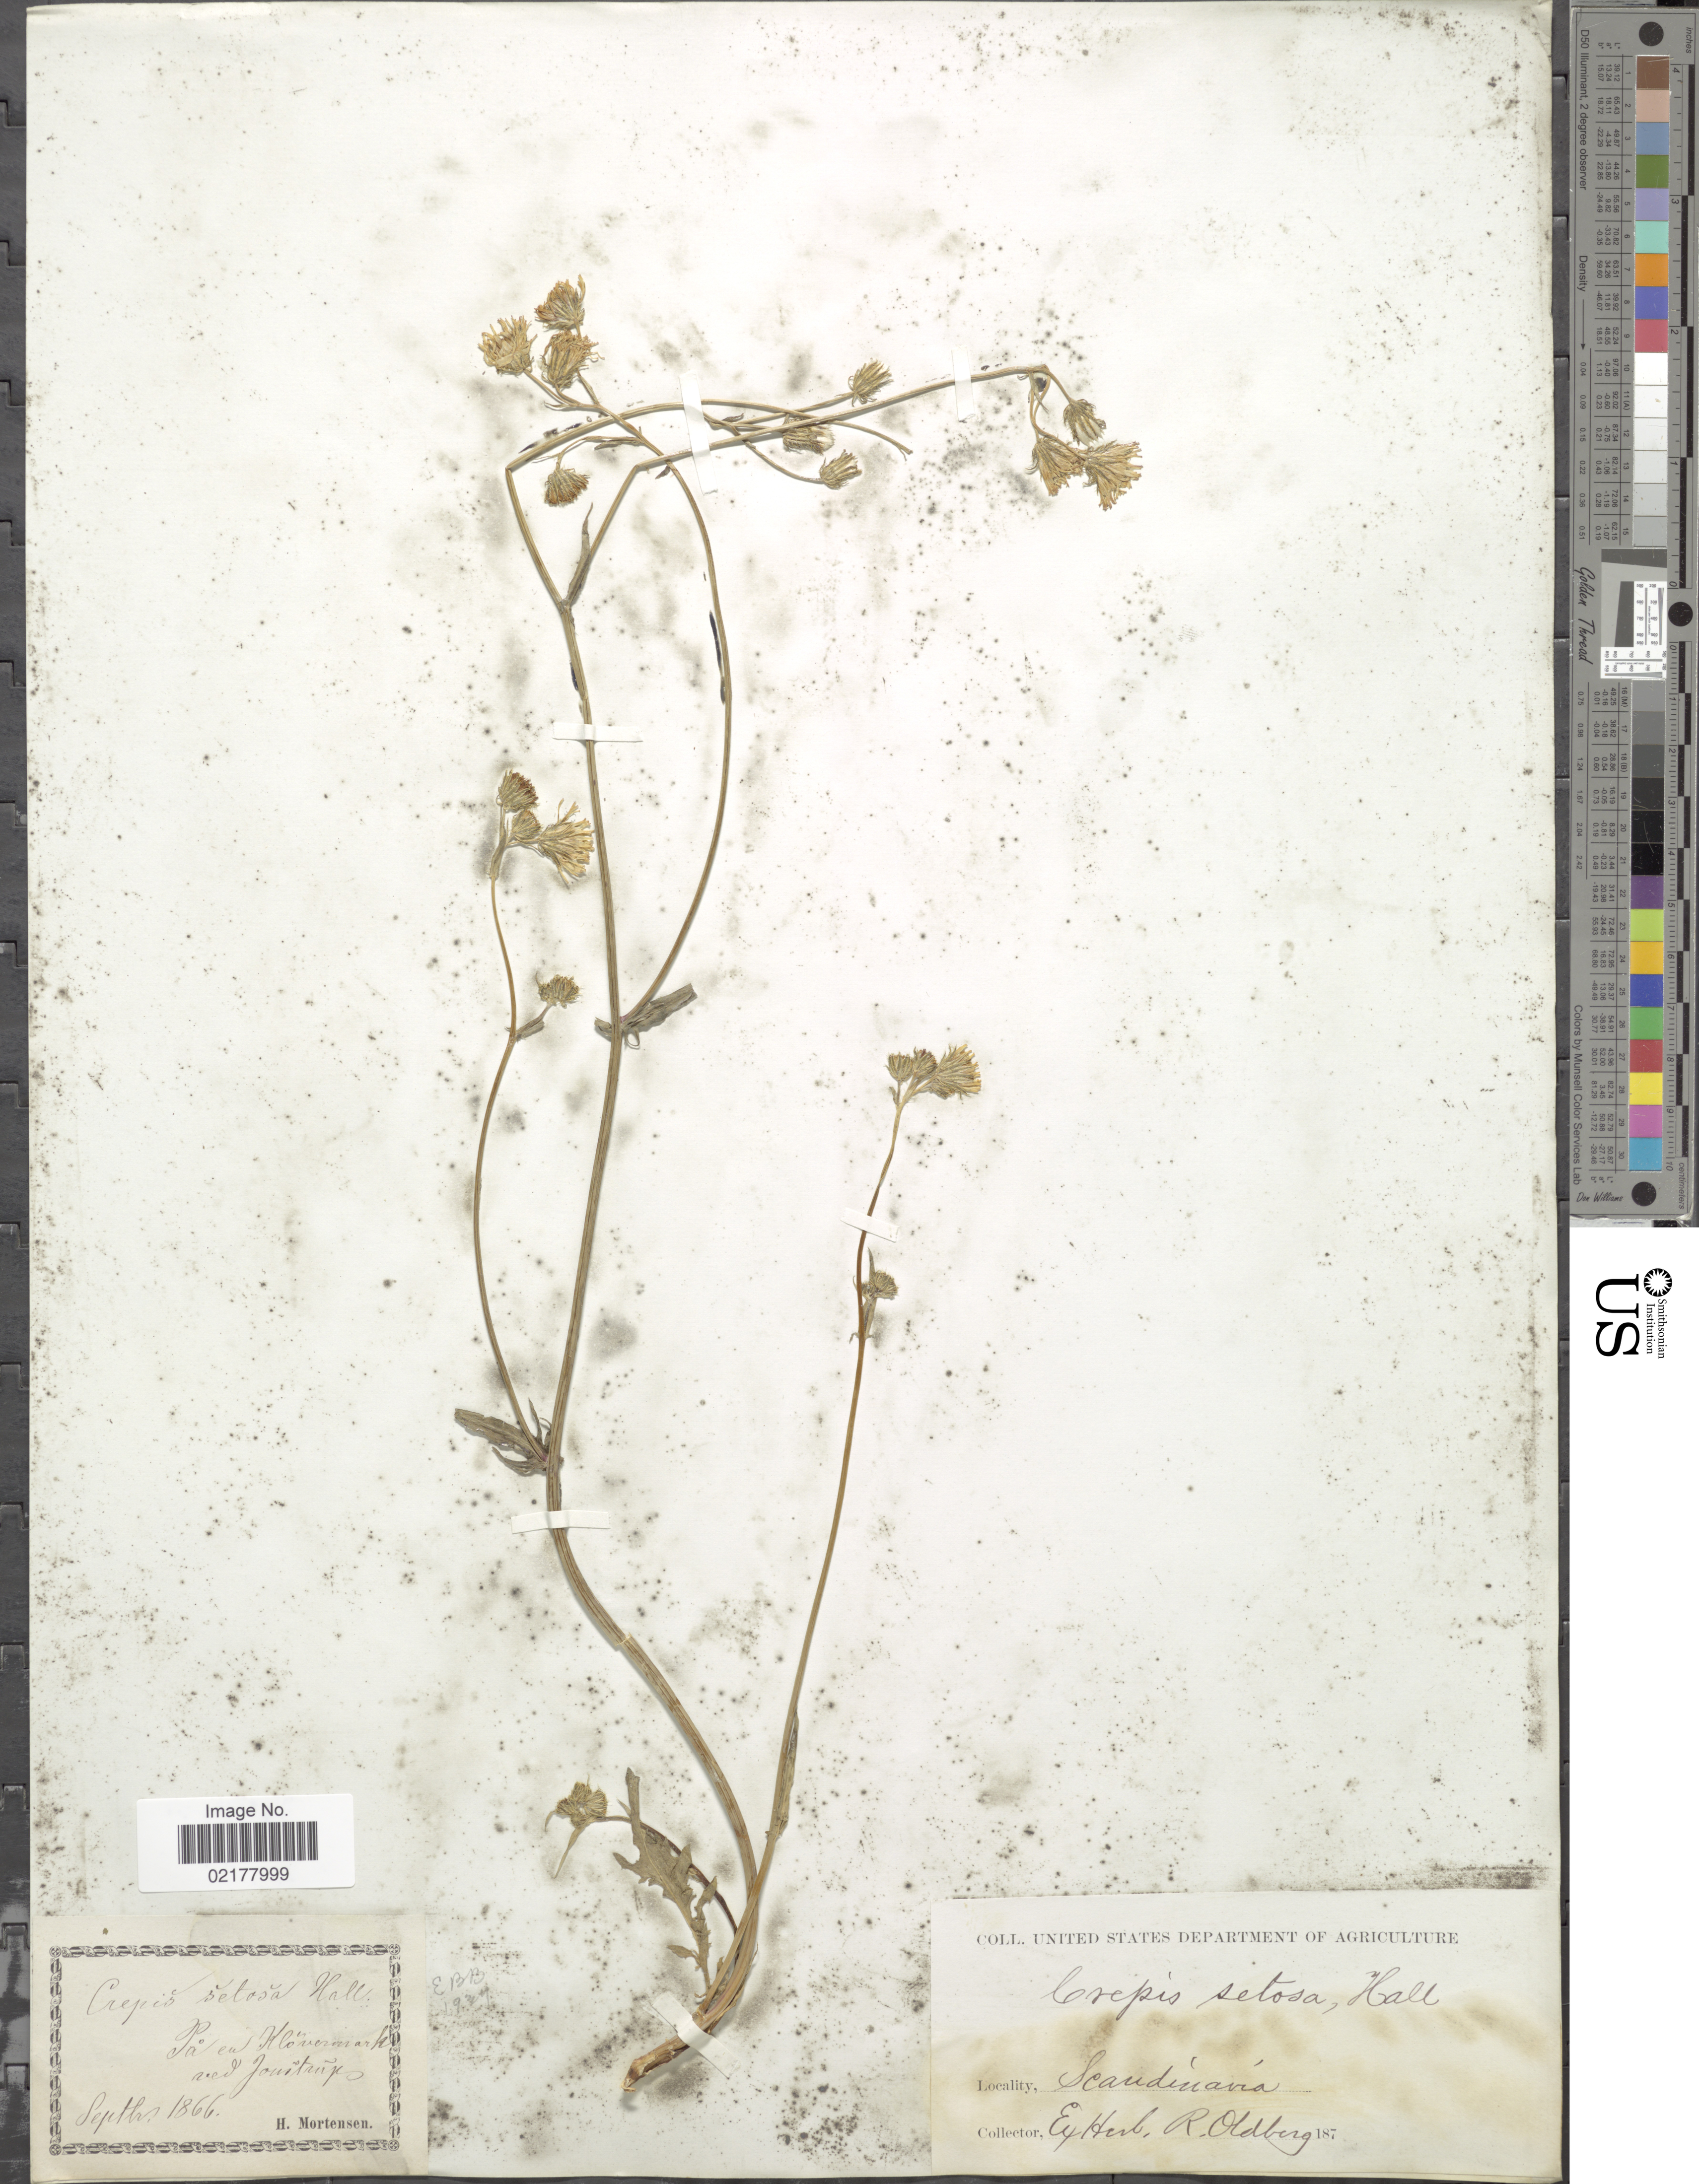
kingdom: Plantae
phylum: Tracheophyta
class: Magnoliopsida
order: Asterales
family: Asteraceae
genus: Crepis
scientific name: Crepis setosa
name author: Haller f.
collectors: H. Mortensen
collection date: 1866-09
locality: Pa en kloverniark ved Jonitraje [interpreted] Scandinavia